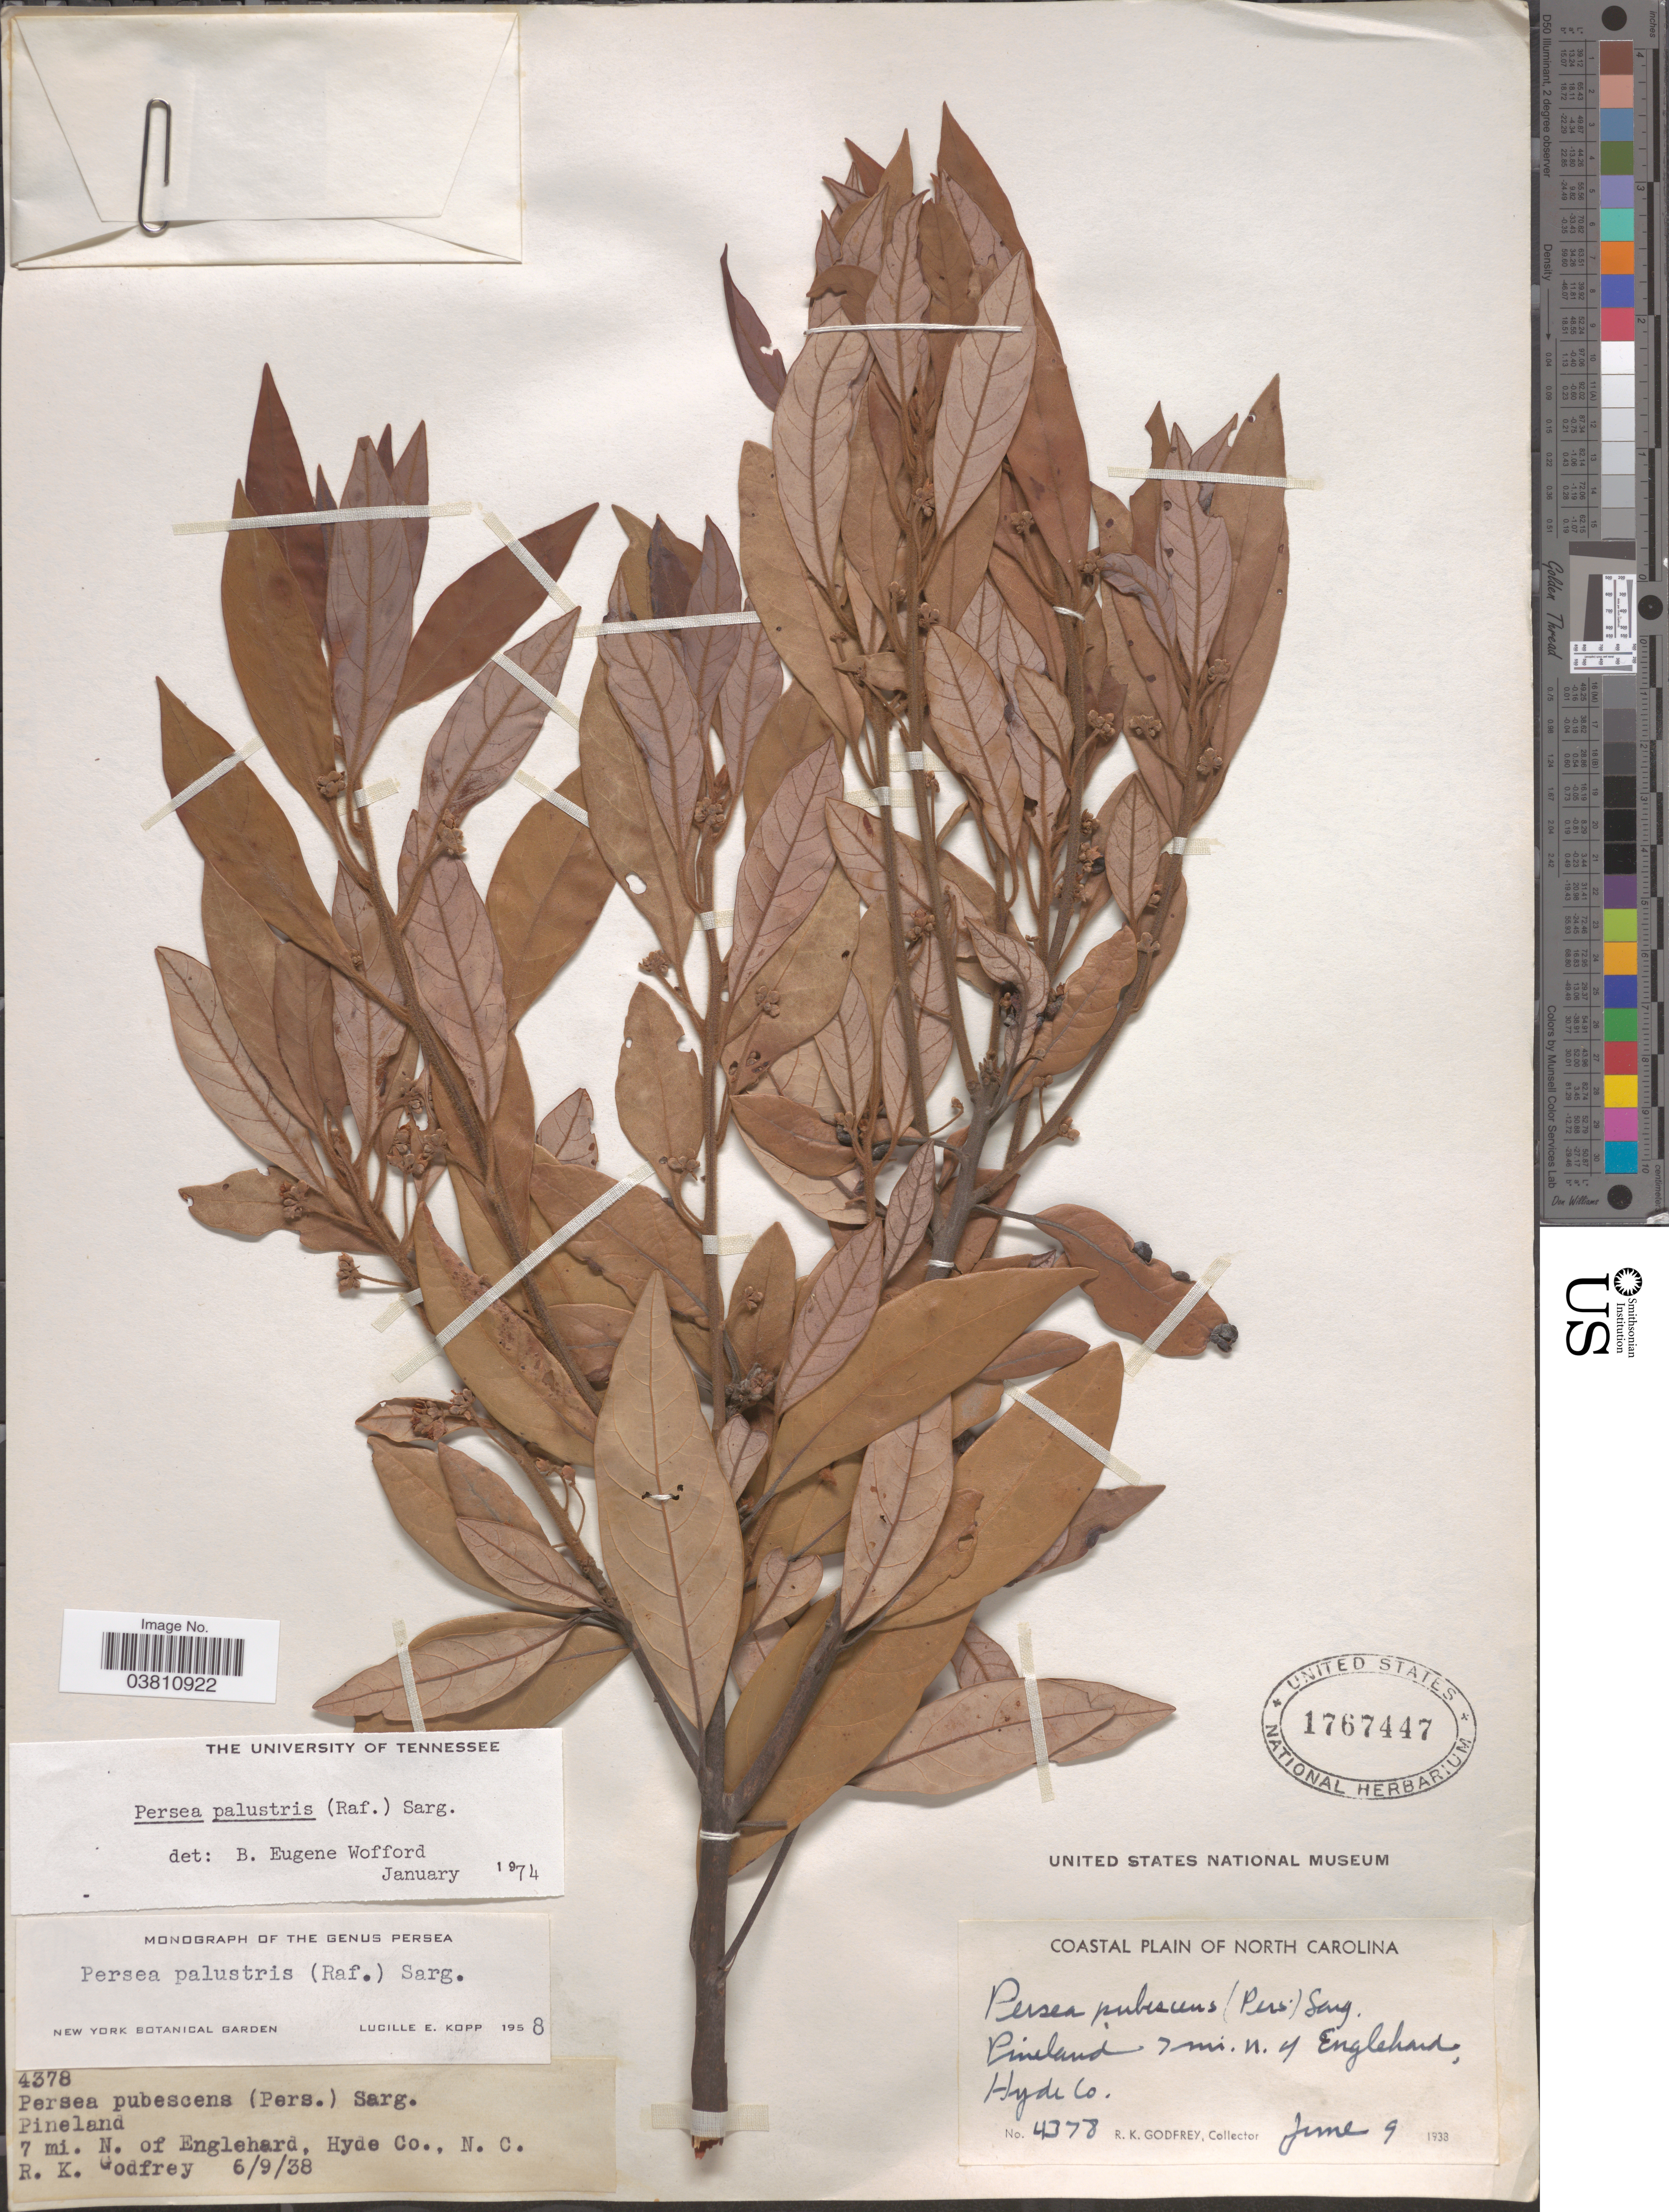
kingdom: Plantae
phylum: Tracheophyta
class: Magnoliopsida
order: Laurales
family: Lauraceae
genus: Persea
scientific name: Persea palustris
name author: (Raf.) Sarg.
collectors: R. K. Godfrey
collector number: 4378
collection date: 1938-06-09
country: United States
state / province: North Carolina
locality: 7 mi. N. of Englehard, Hyde Co.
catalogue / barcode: US 1767447